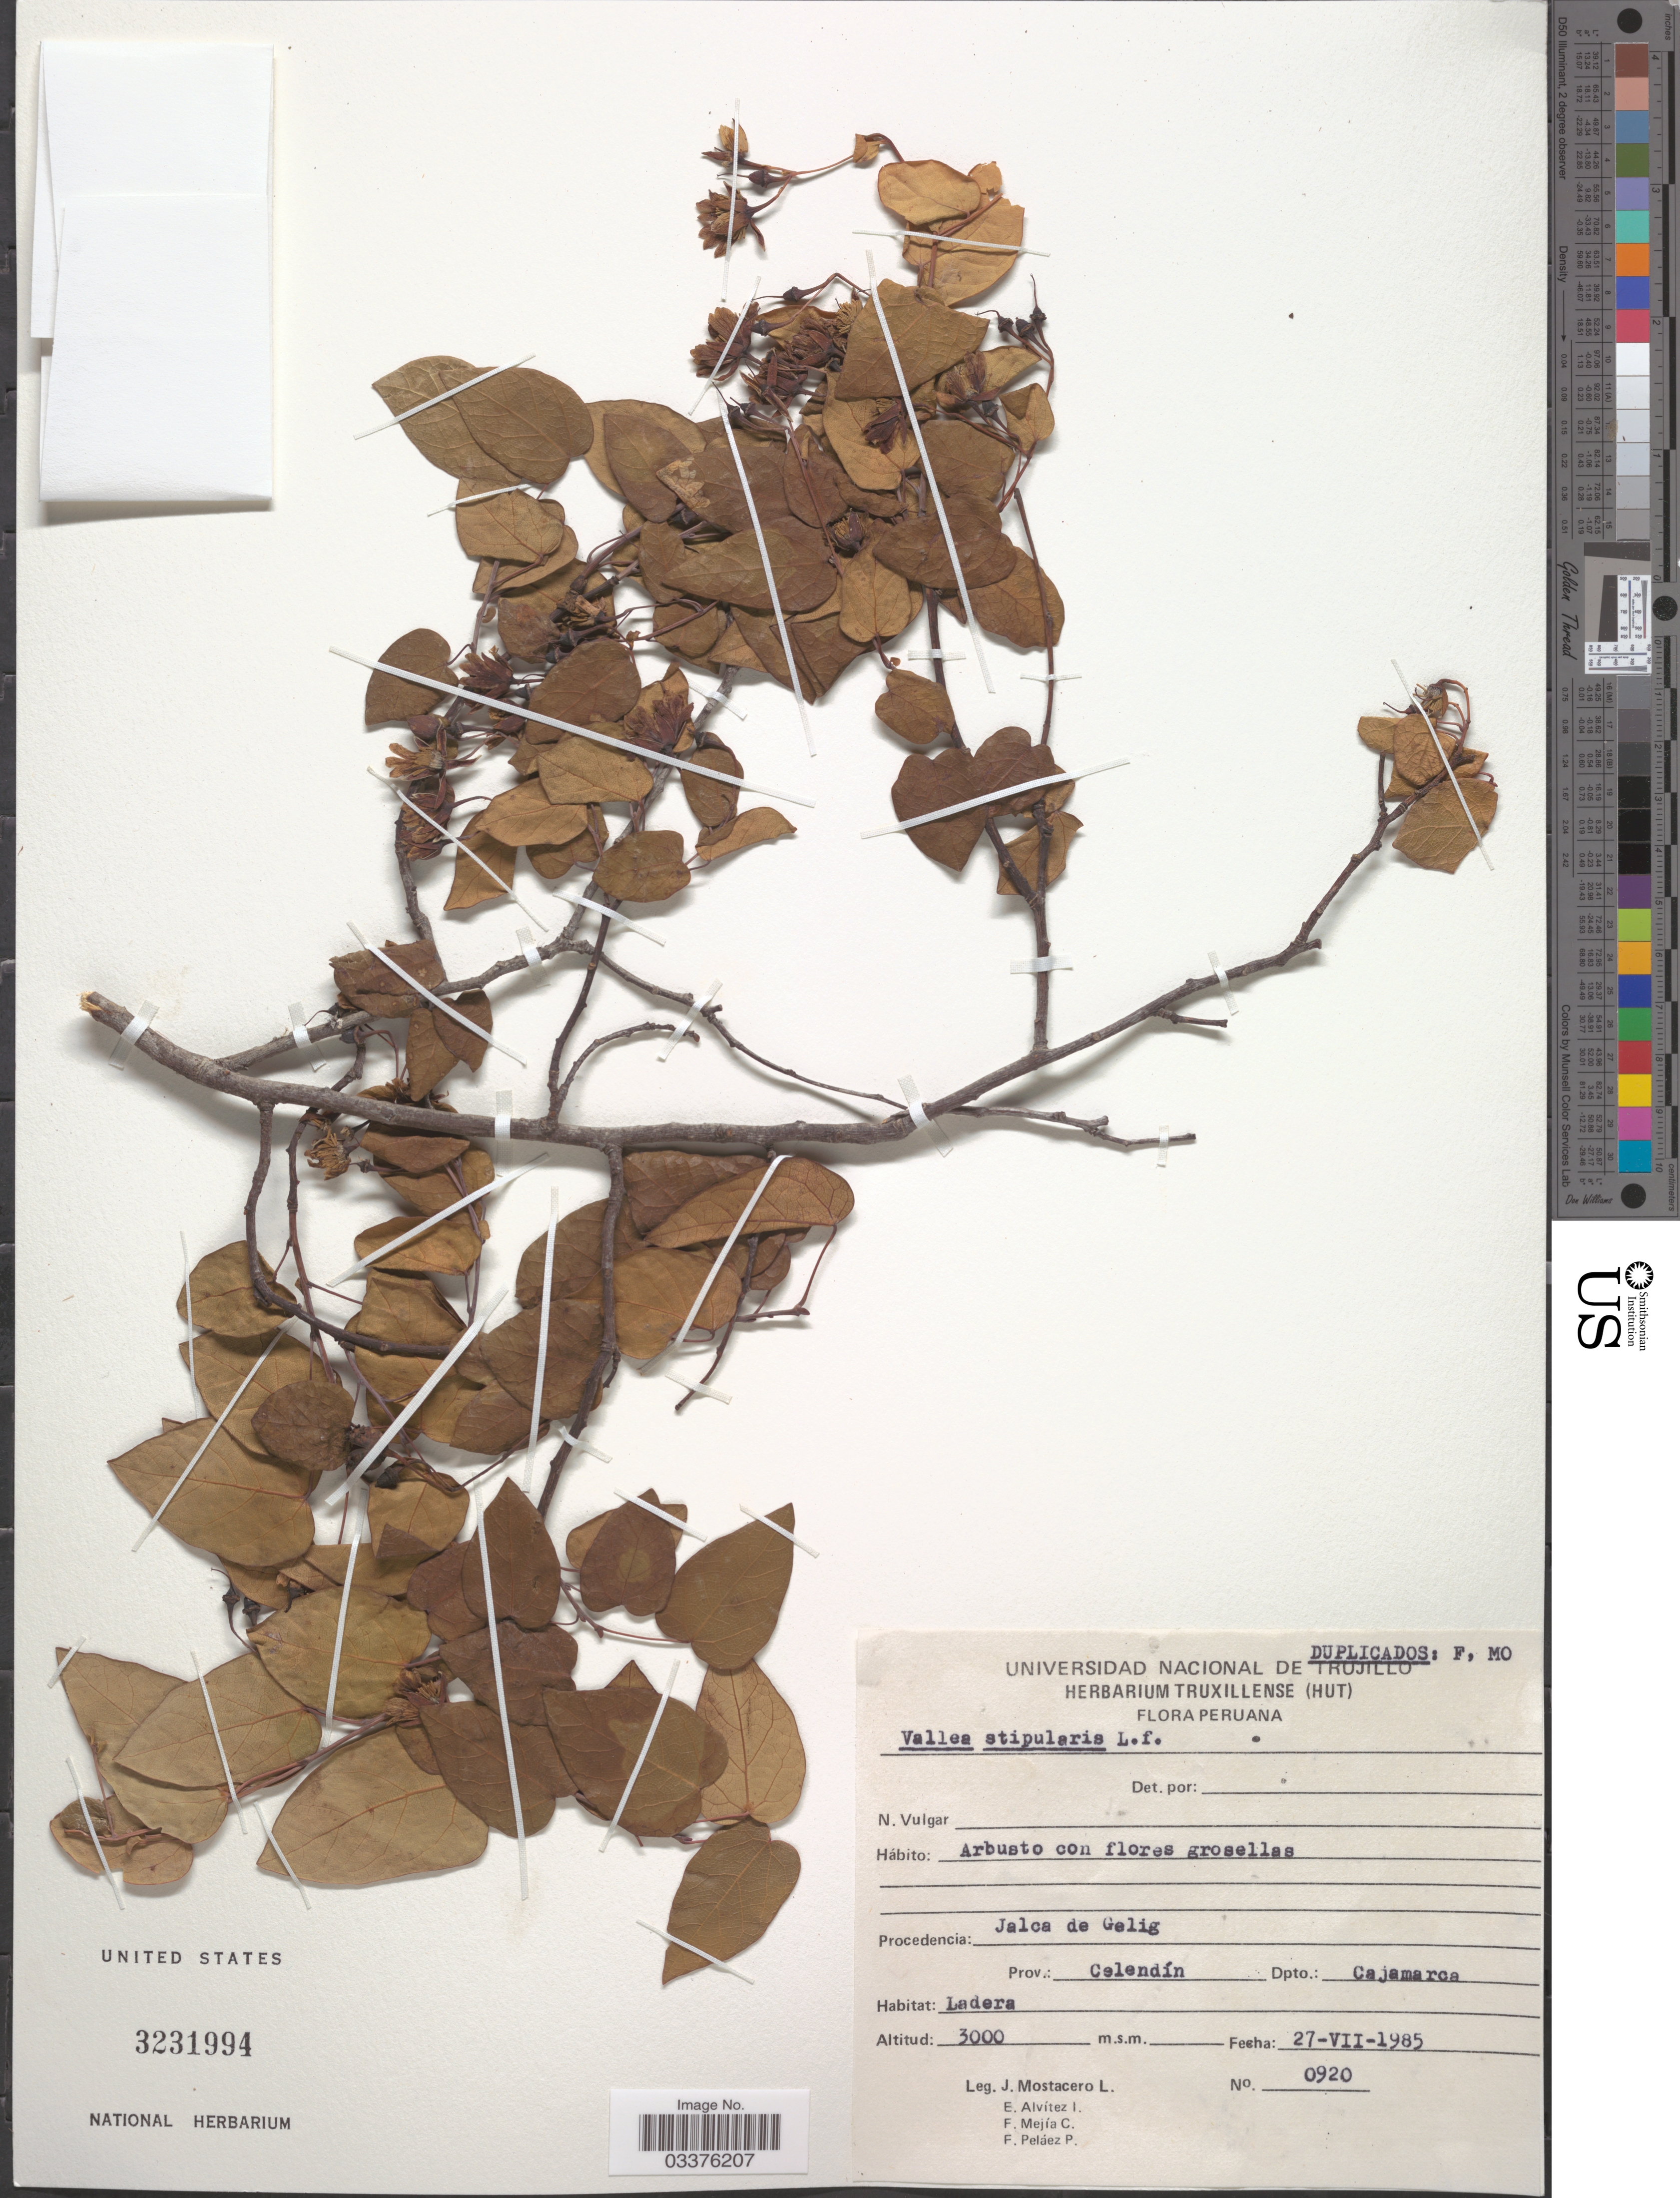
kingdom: Plantae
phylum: Tracheophyta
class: Magnoliopsida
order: Oxalidales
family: Elaeocarpaceae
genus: Vallea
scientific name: Vallea stipularis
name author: L. f.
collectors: J. Mostacero L., E. Alvitez I., F. Mejia C. & F. Pelaez P.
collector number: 0920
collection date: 1985-07-27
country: Peru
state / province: Cajamarca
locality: Procedencia: Jalca de Gelig, Prov.: Celendín, Dpto.: Cajamarca.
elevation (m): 3000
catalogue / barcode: US 3231994